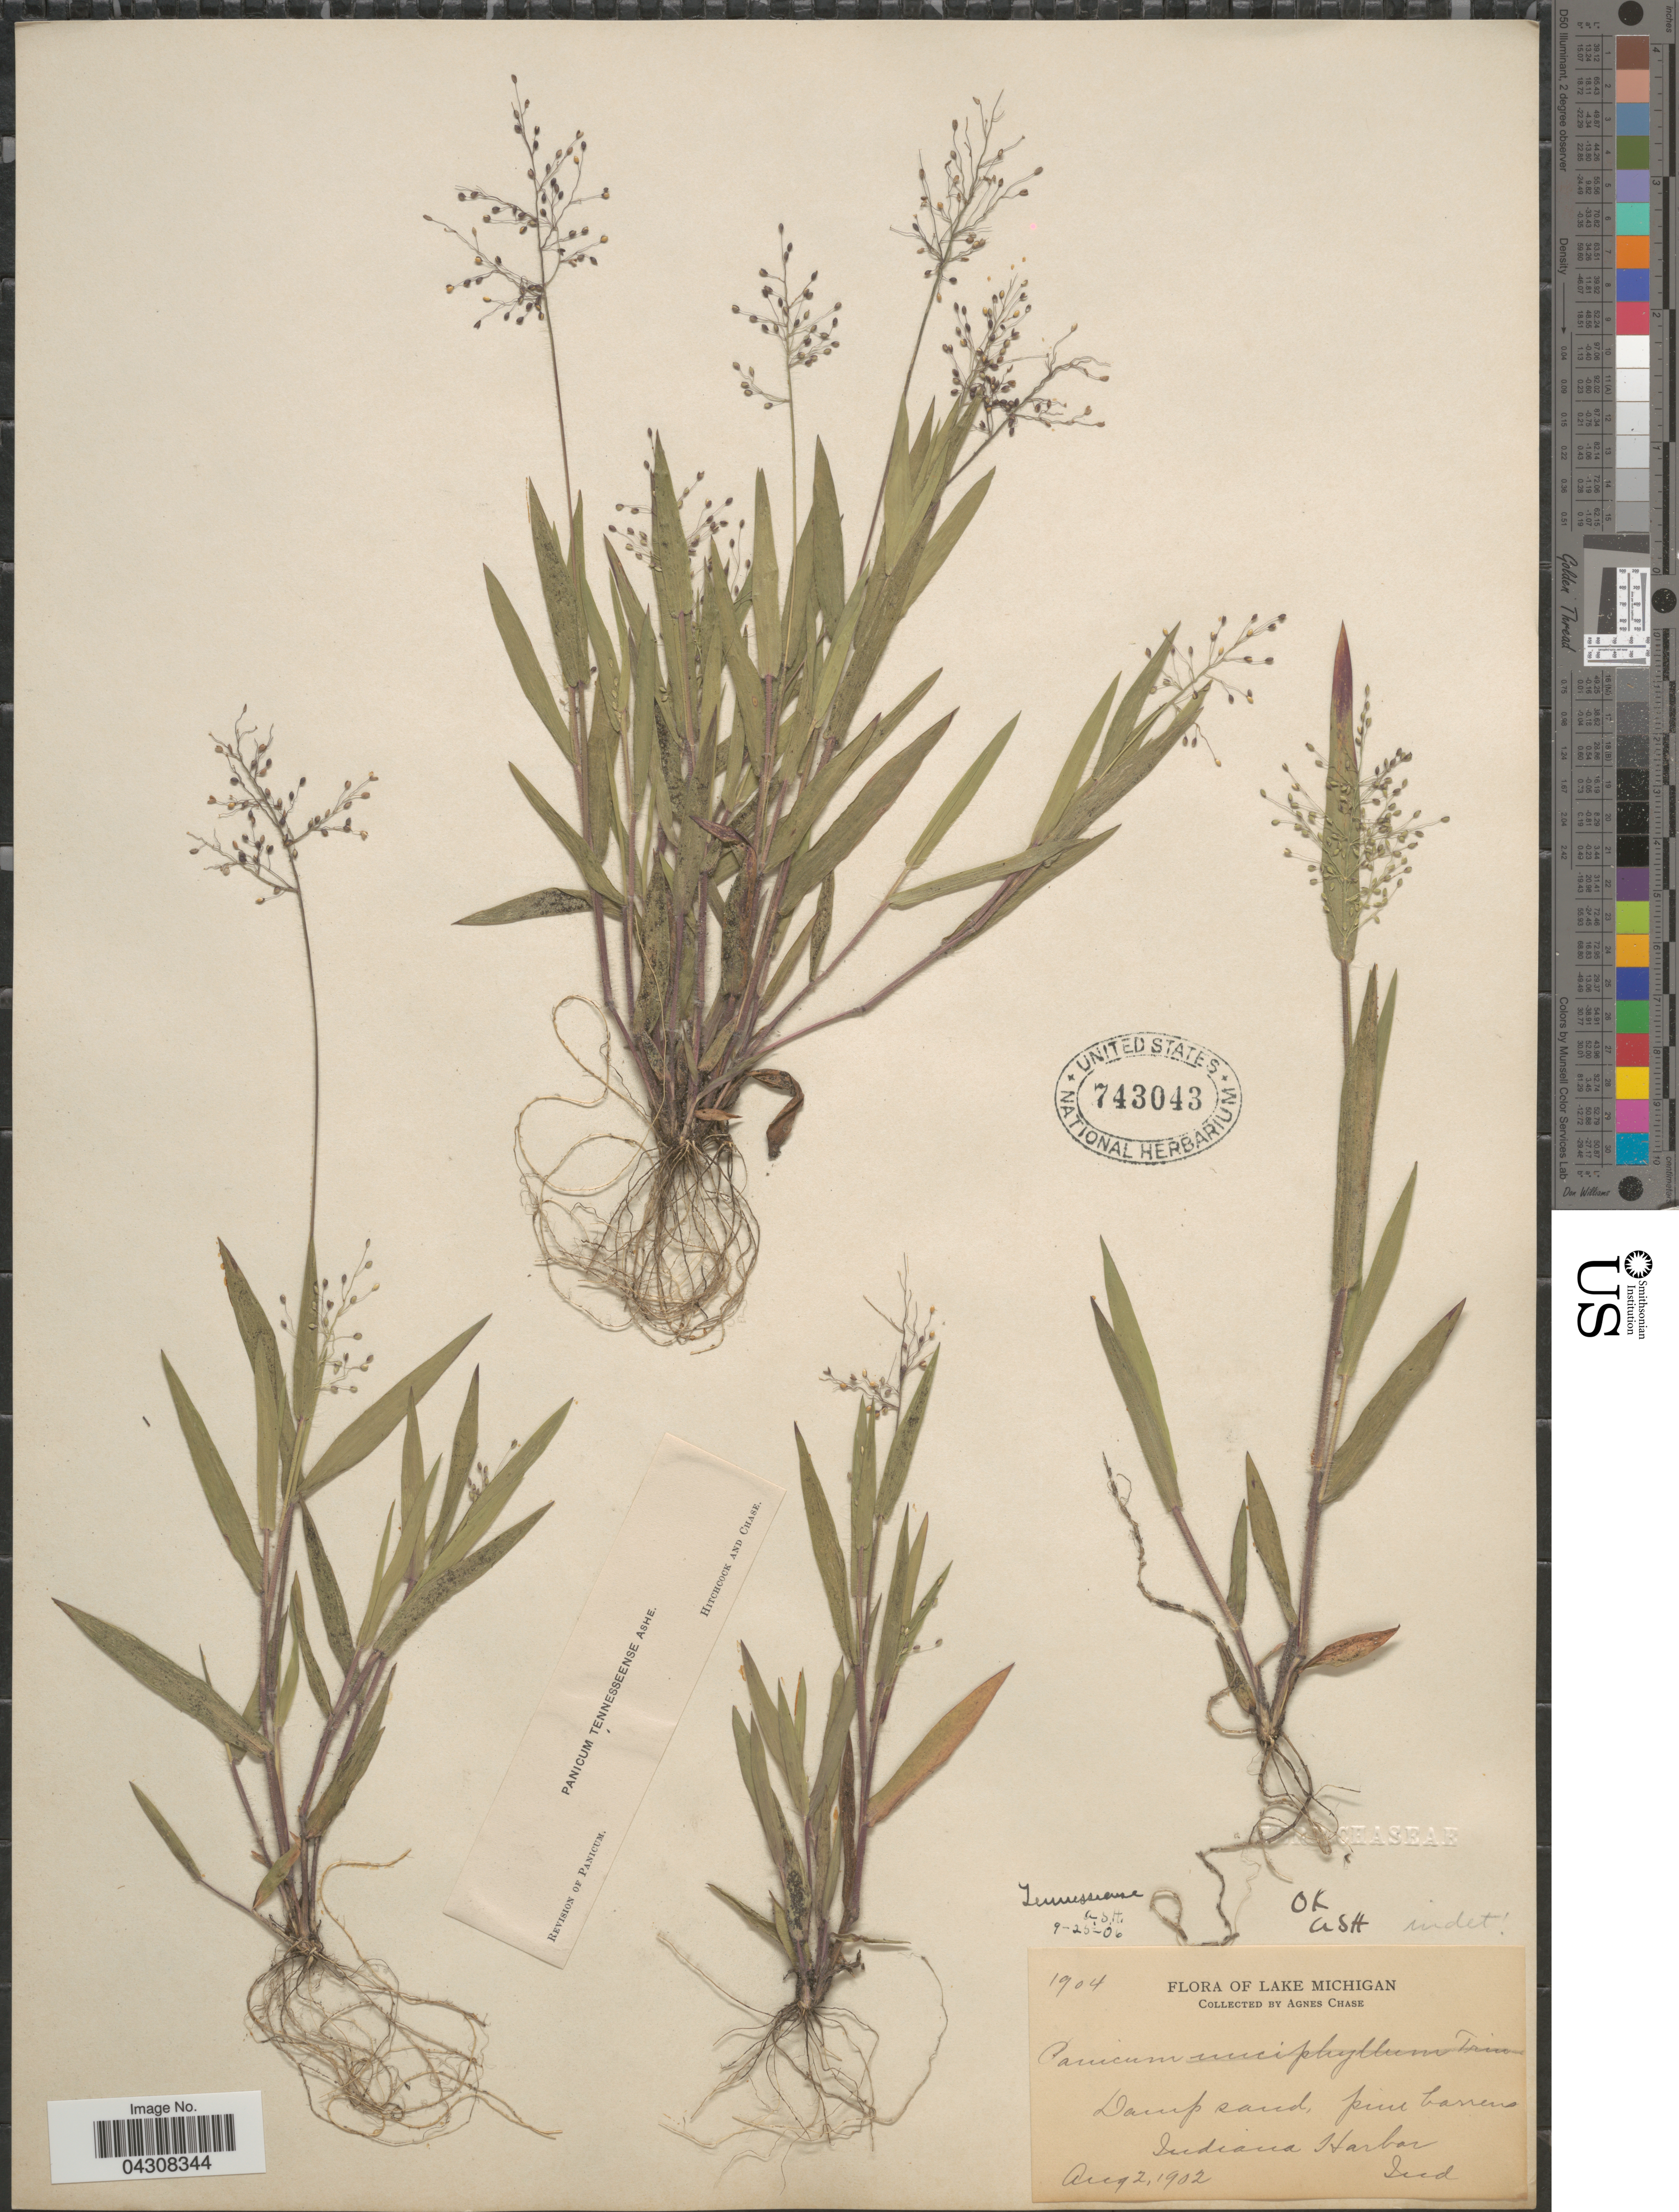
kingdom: Plantae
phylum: Tracheophyta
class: Liliopsida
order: Poales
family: Poaceae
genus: Dichanthelium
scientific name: Dichanthelium acuminatum var. acuminatum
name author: (Sw.) Gould & C.A. Clark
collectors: A. Chase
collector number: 1904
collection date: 1902-08-02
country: United States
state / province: Indiana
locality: Lake Michigan. Damp sand, pine barrens Indiana Harbor.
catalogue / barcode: US 743043